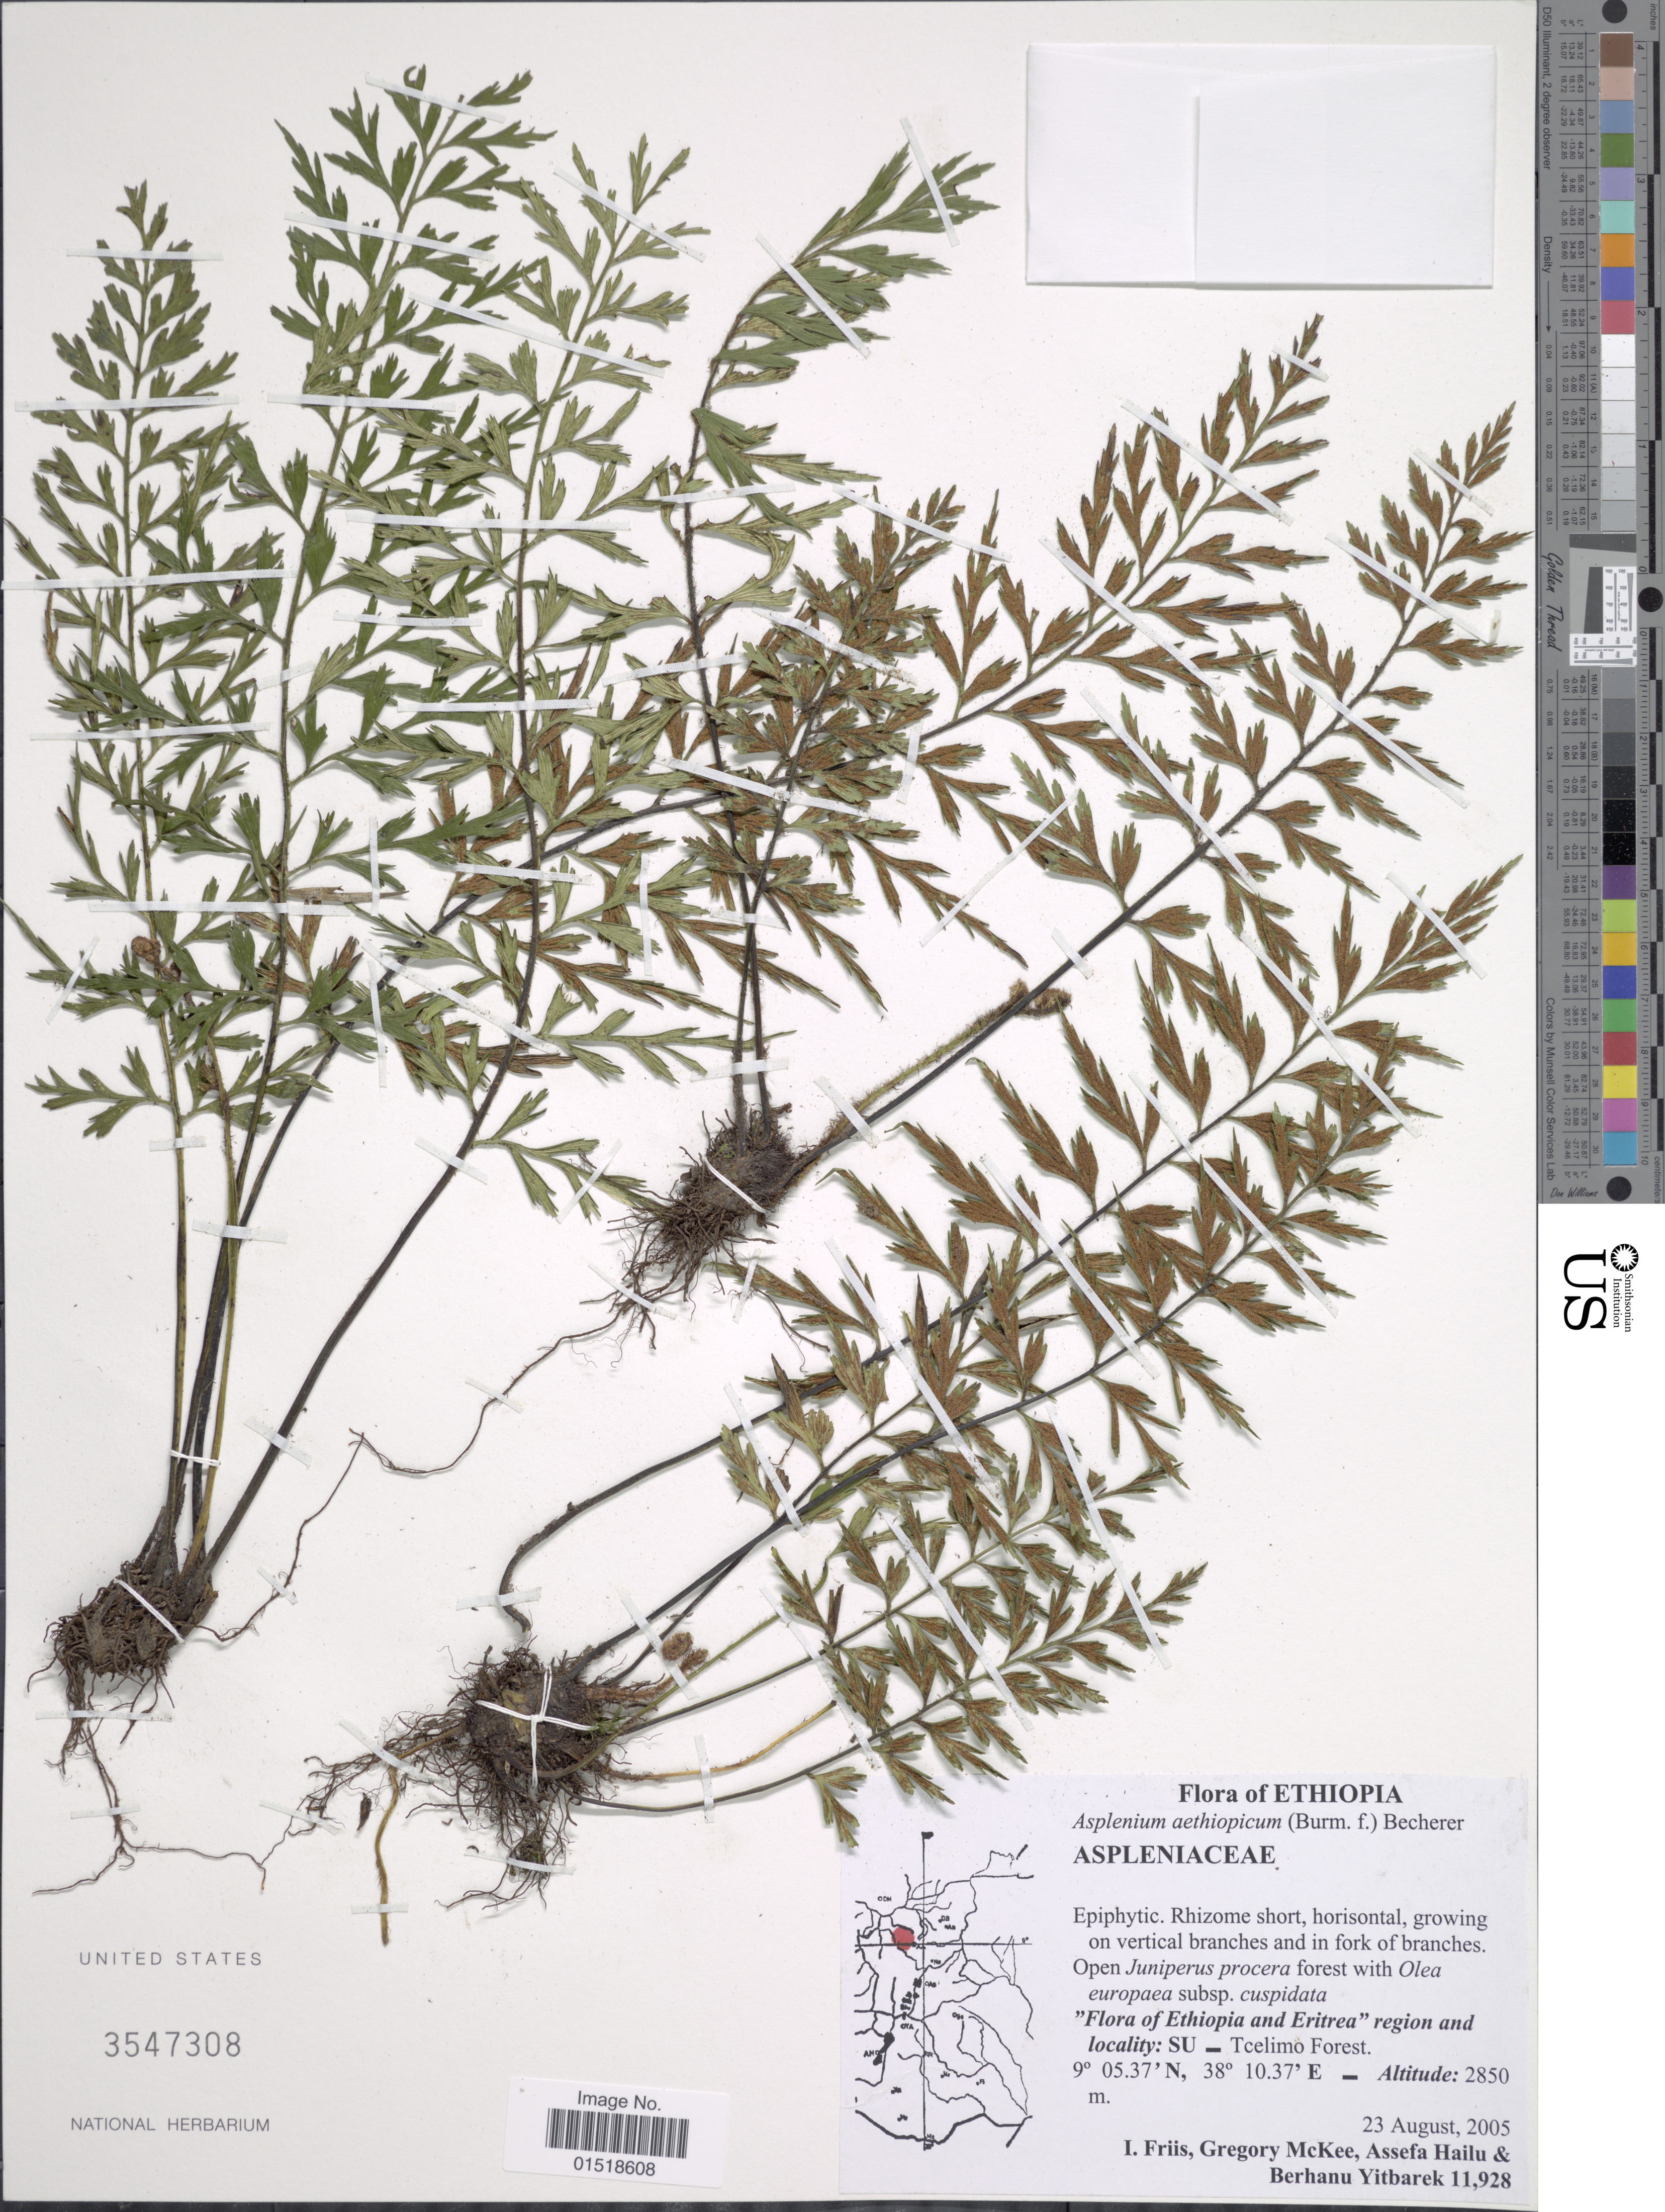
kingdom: Plantae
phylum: Tracheophyta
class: Polypodiopsida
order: Polypodiales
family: Aspleniaceae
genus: Asplenium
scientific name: Asplenium aethiopicum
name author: (Burm. f.) Bech.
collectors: I. Friis, G. S. McKee, A. Hailu & B. Yitbarek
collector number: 11928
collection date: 2005-08-23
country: Ethiopia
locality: SU_ Tcelimo Forest.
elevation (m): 2850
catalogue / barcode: US 3547308